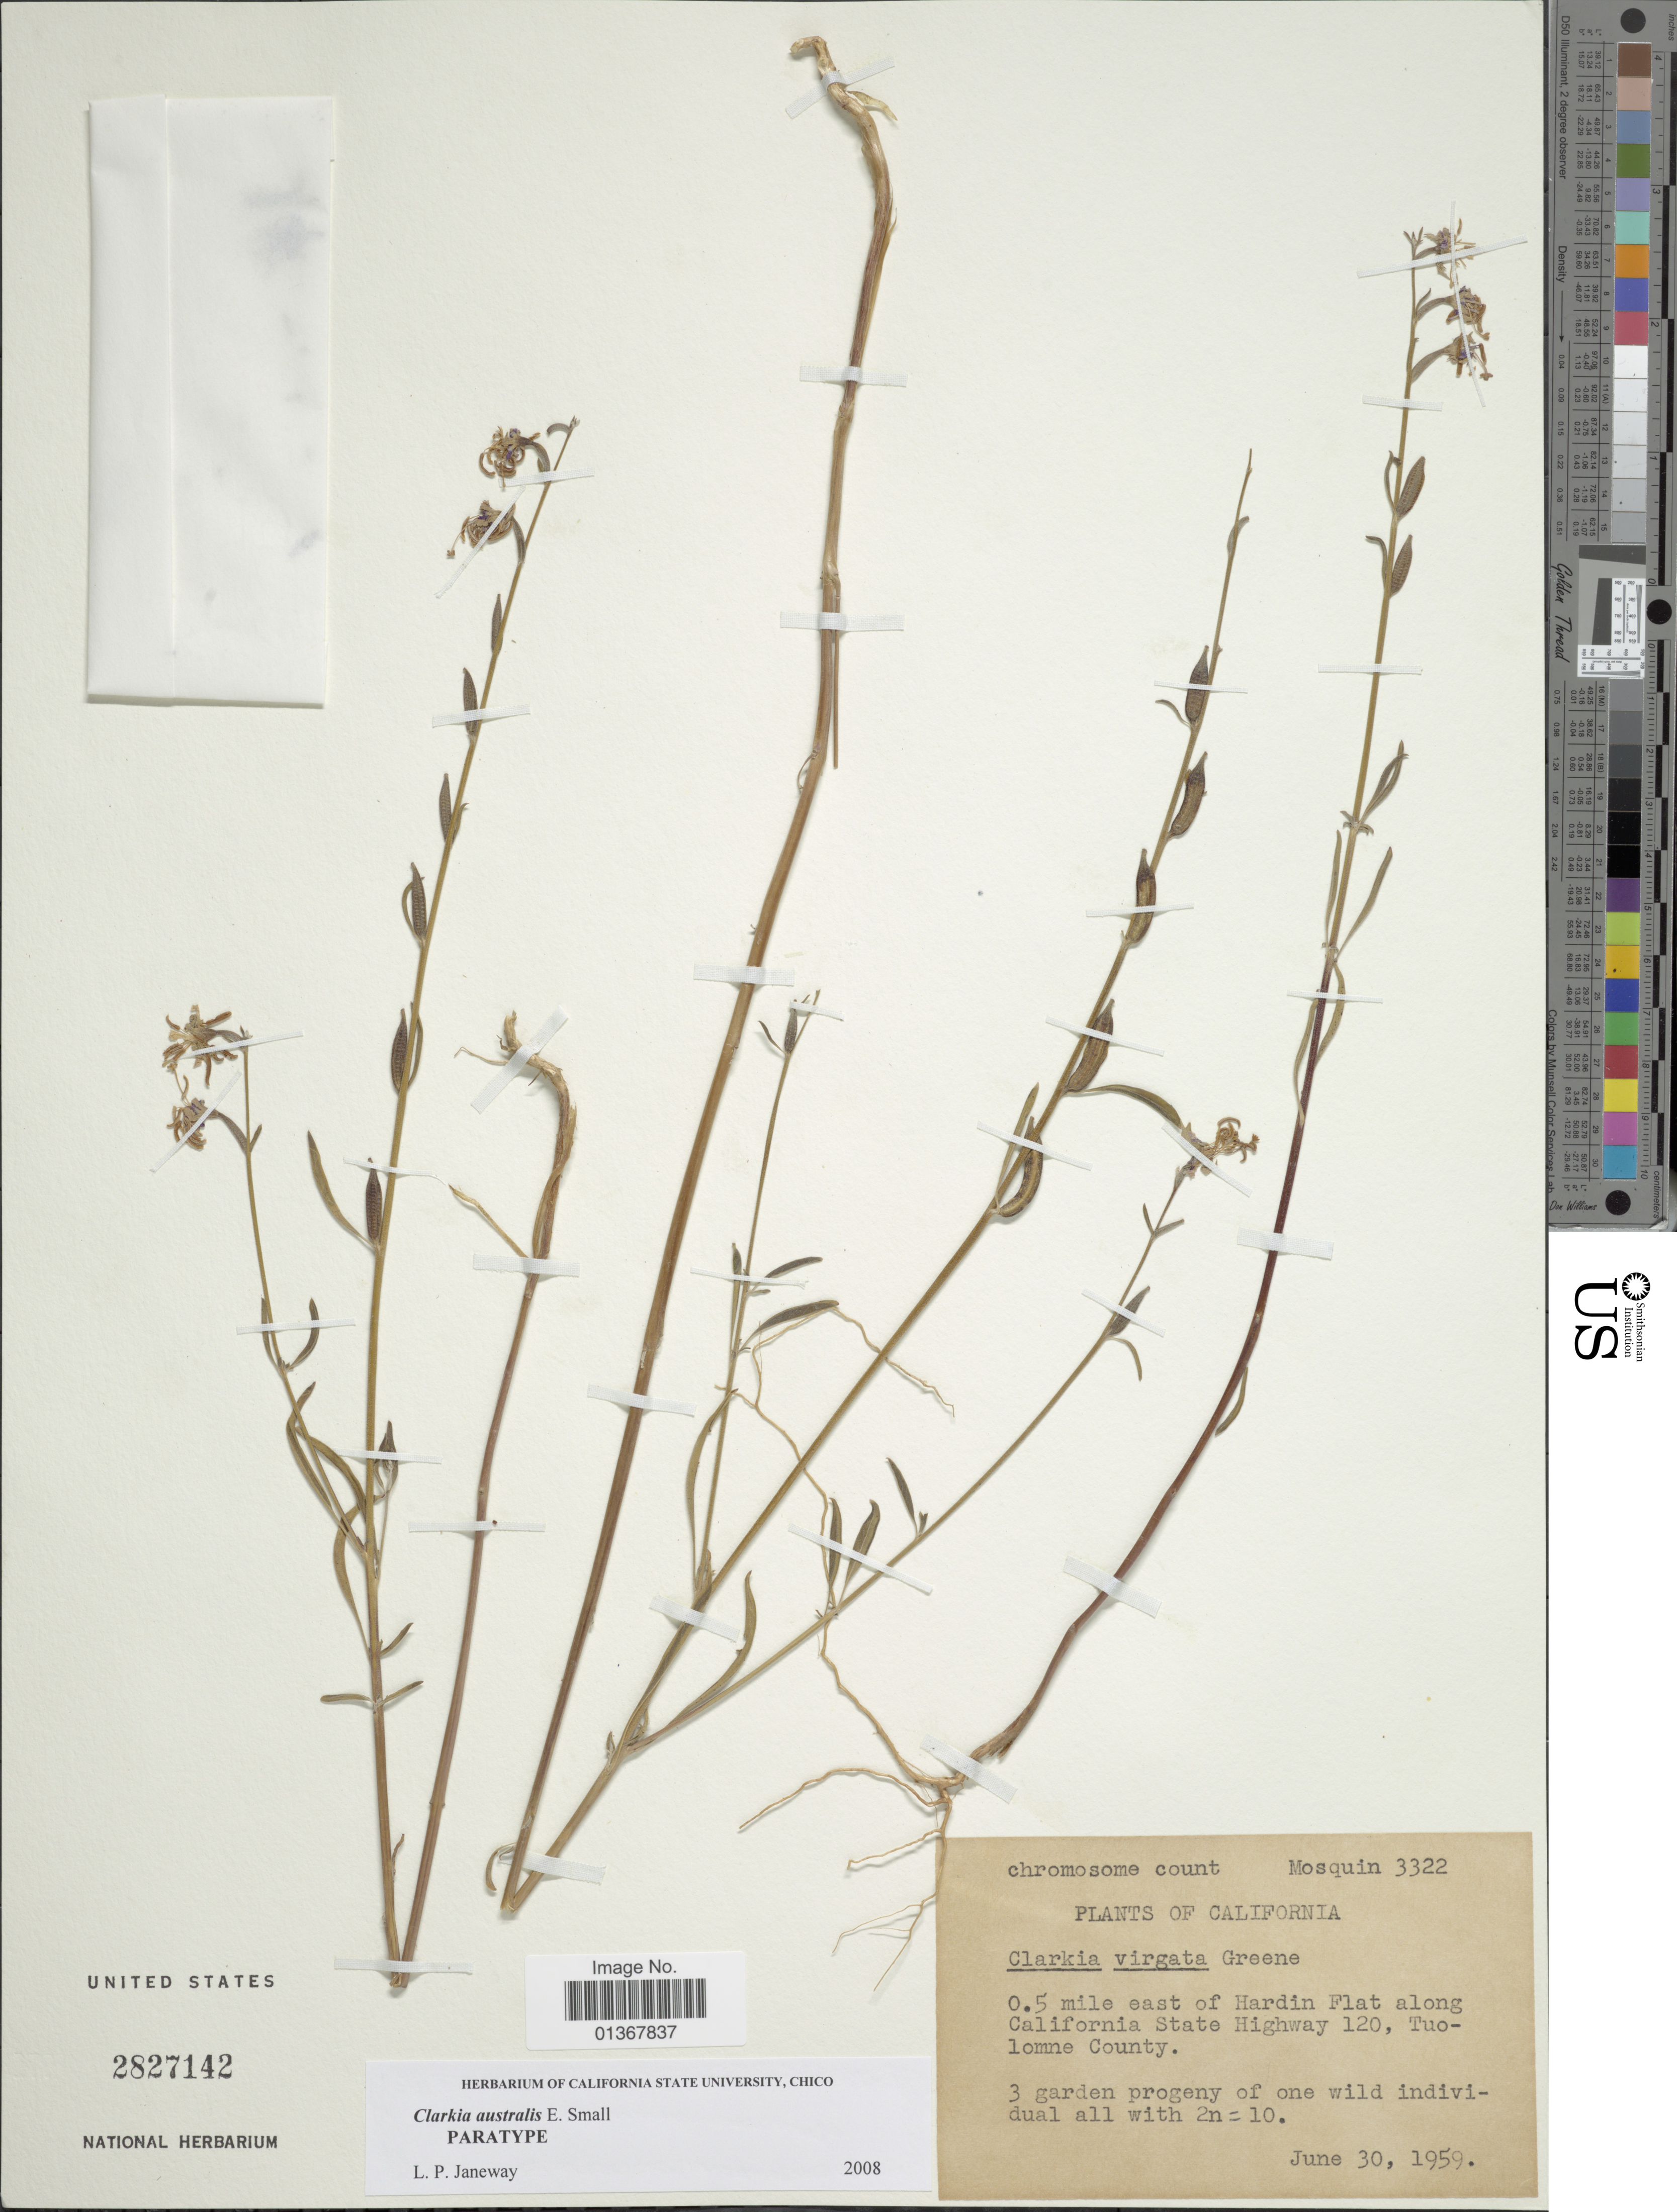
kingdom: Plantae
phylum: Tracheophyta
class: Magnoliopsida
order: Myrtales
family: Onagraceae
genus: Clarkia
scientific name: Clarkia australis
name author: Small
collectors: Mosquin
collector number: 3322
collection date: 1959-06-30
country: United States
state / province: California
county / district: Tuolumne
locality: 0.5 mile east of Hardin Flat along California State Highway 120, Tuolomne County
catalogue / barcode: US 2827142